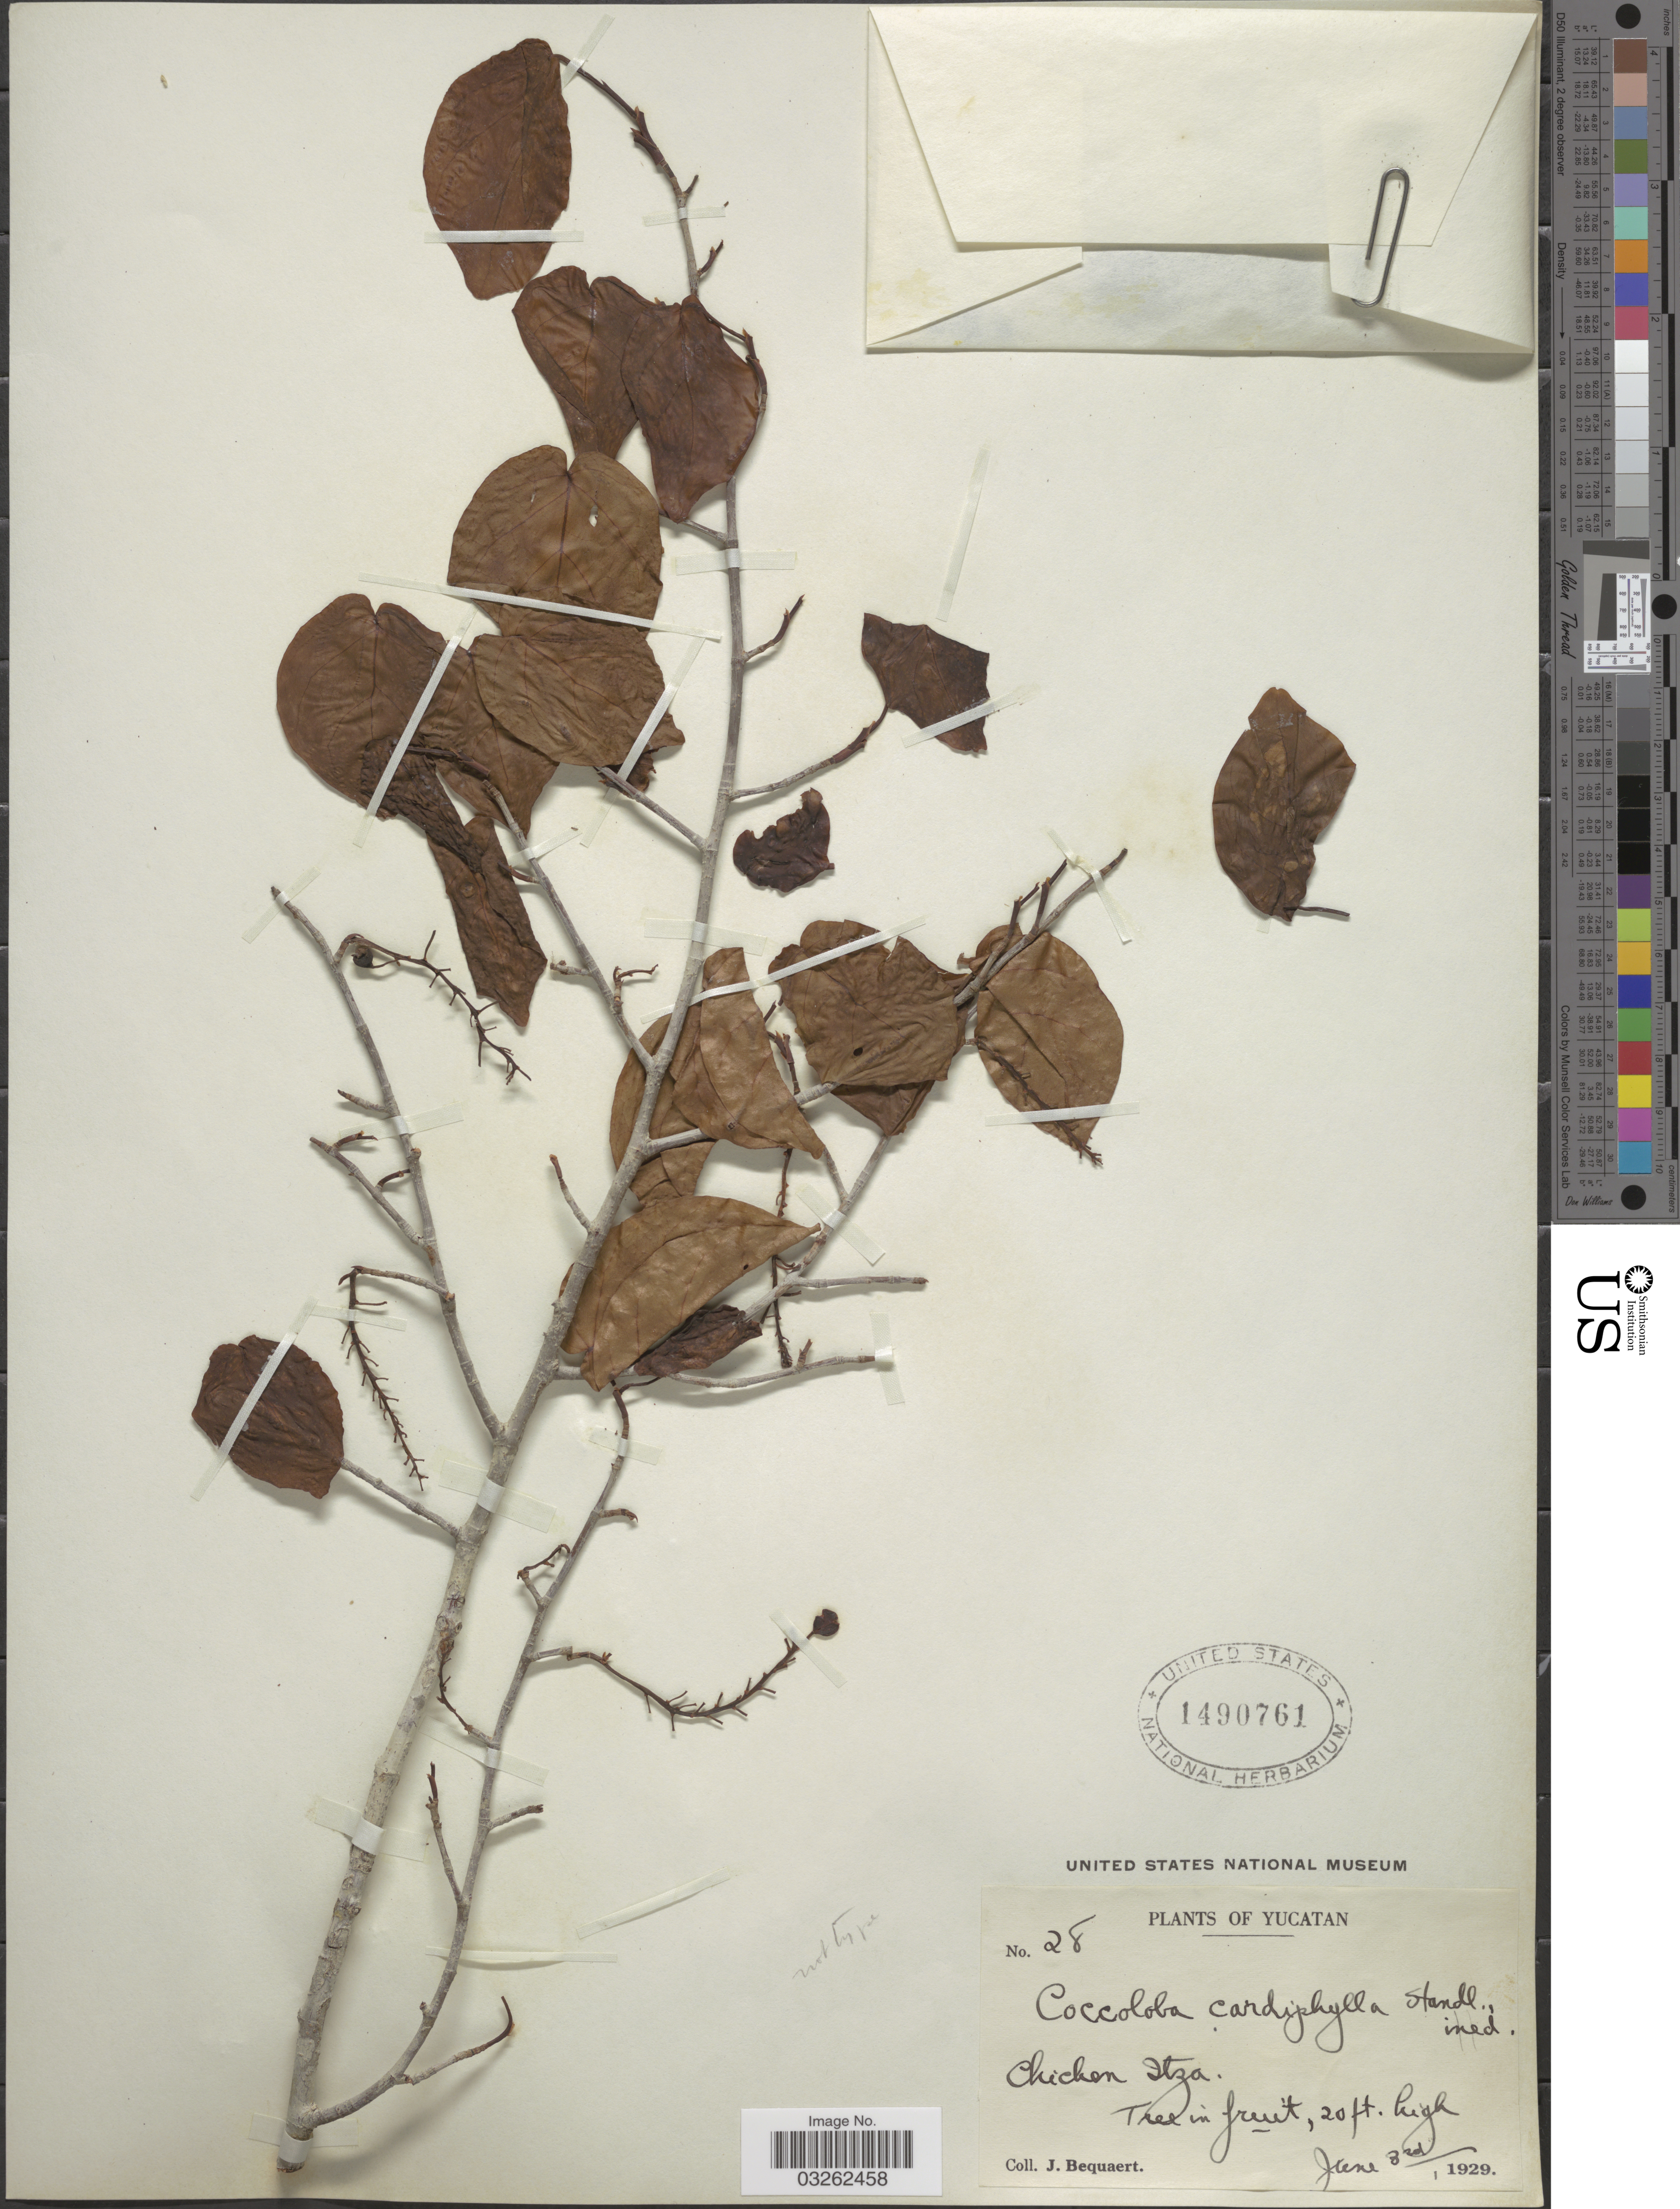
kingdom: Plantae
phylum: Tracheophyta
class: Magnoliopsida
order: Caryophyllales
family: Polygonaceae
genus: Coccoloba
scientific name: Coccoloba acapulcensis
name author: Standl.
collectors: J. Bequaert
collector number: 28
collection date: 1929-06-03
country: Mexico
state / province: Yucatán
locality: Chichen Itza.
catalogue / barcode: US 1490761